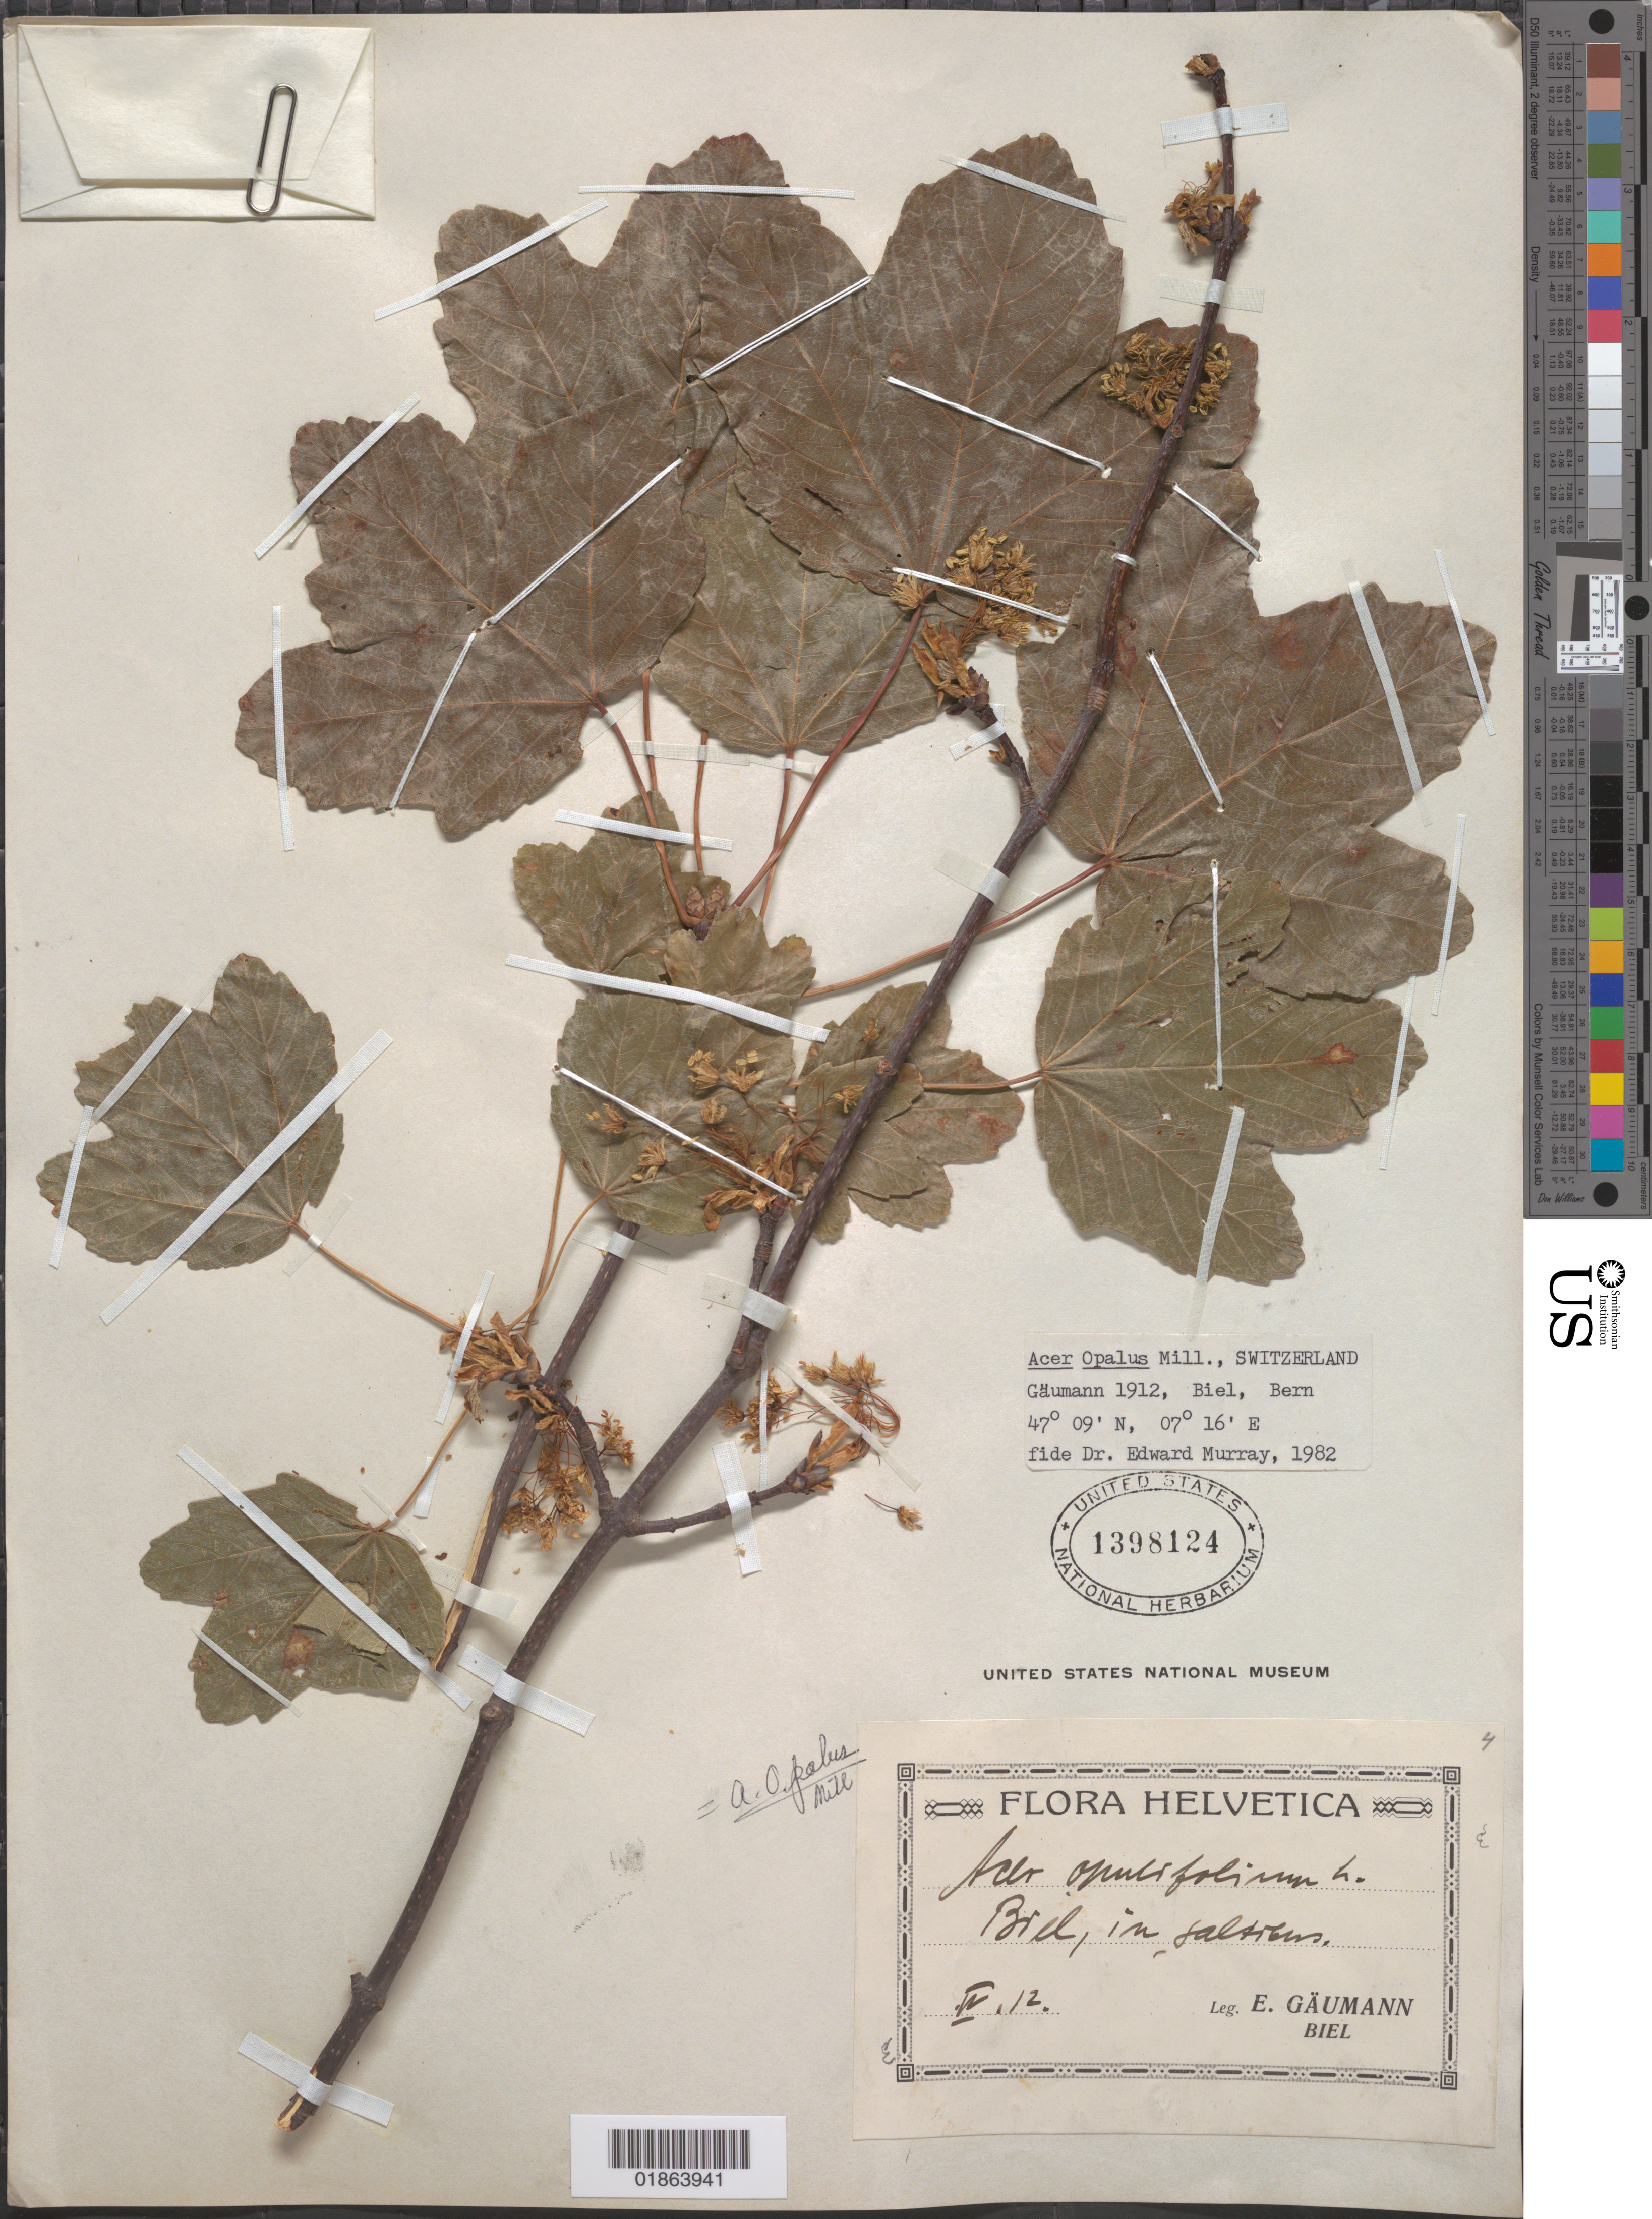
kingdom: Plantae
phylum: Tracheophyta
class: Magnoliopsida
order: Sapindales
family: Sapindaceae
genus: Acer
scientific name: Acer opalus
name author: Mill.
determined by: Murray, Edward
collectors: E. Gaumann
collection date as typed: Iv,12.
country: Switzerland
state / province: Bern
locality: Biel [Biel/Bienne]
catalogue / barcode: US 1398124